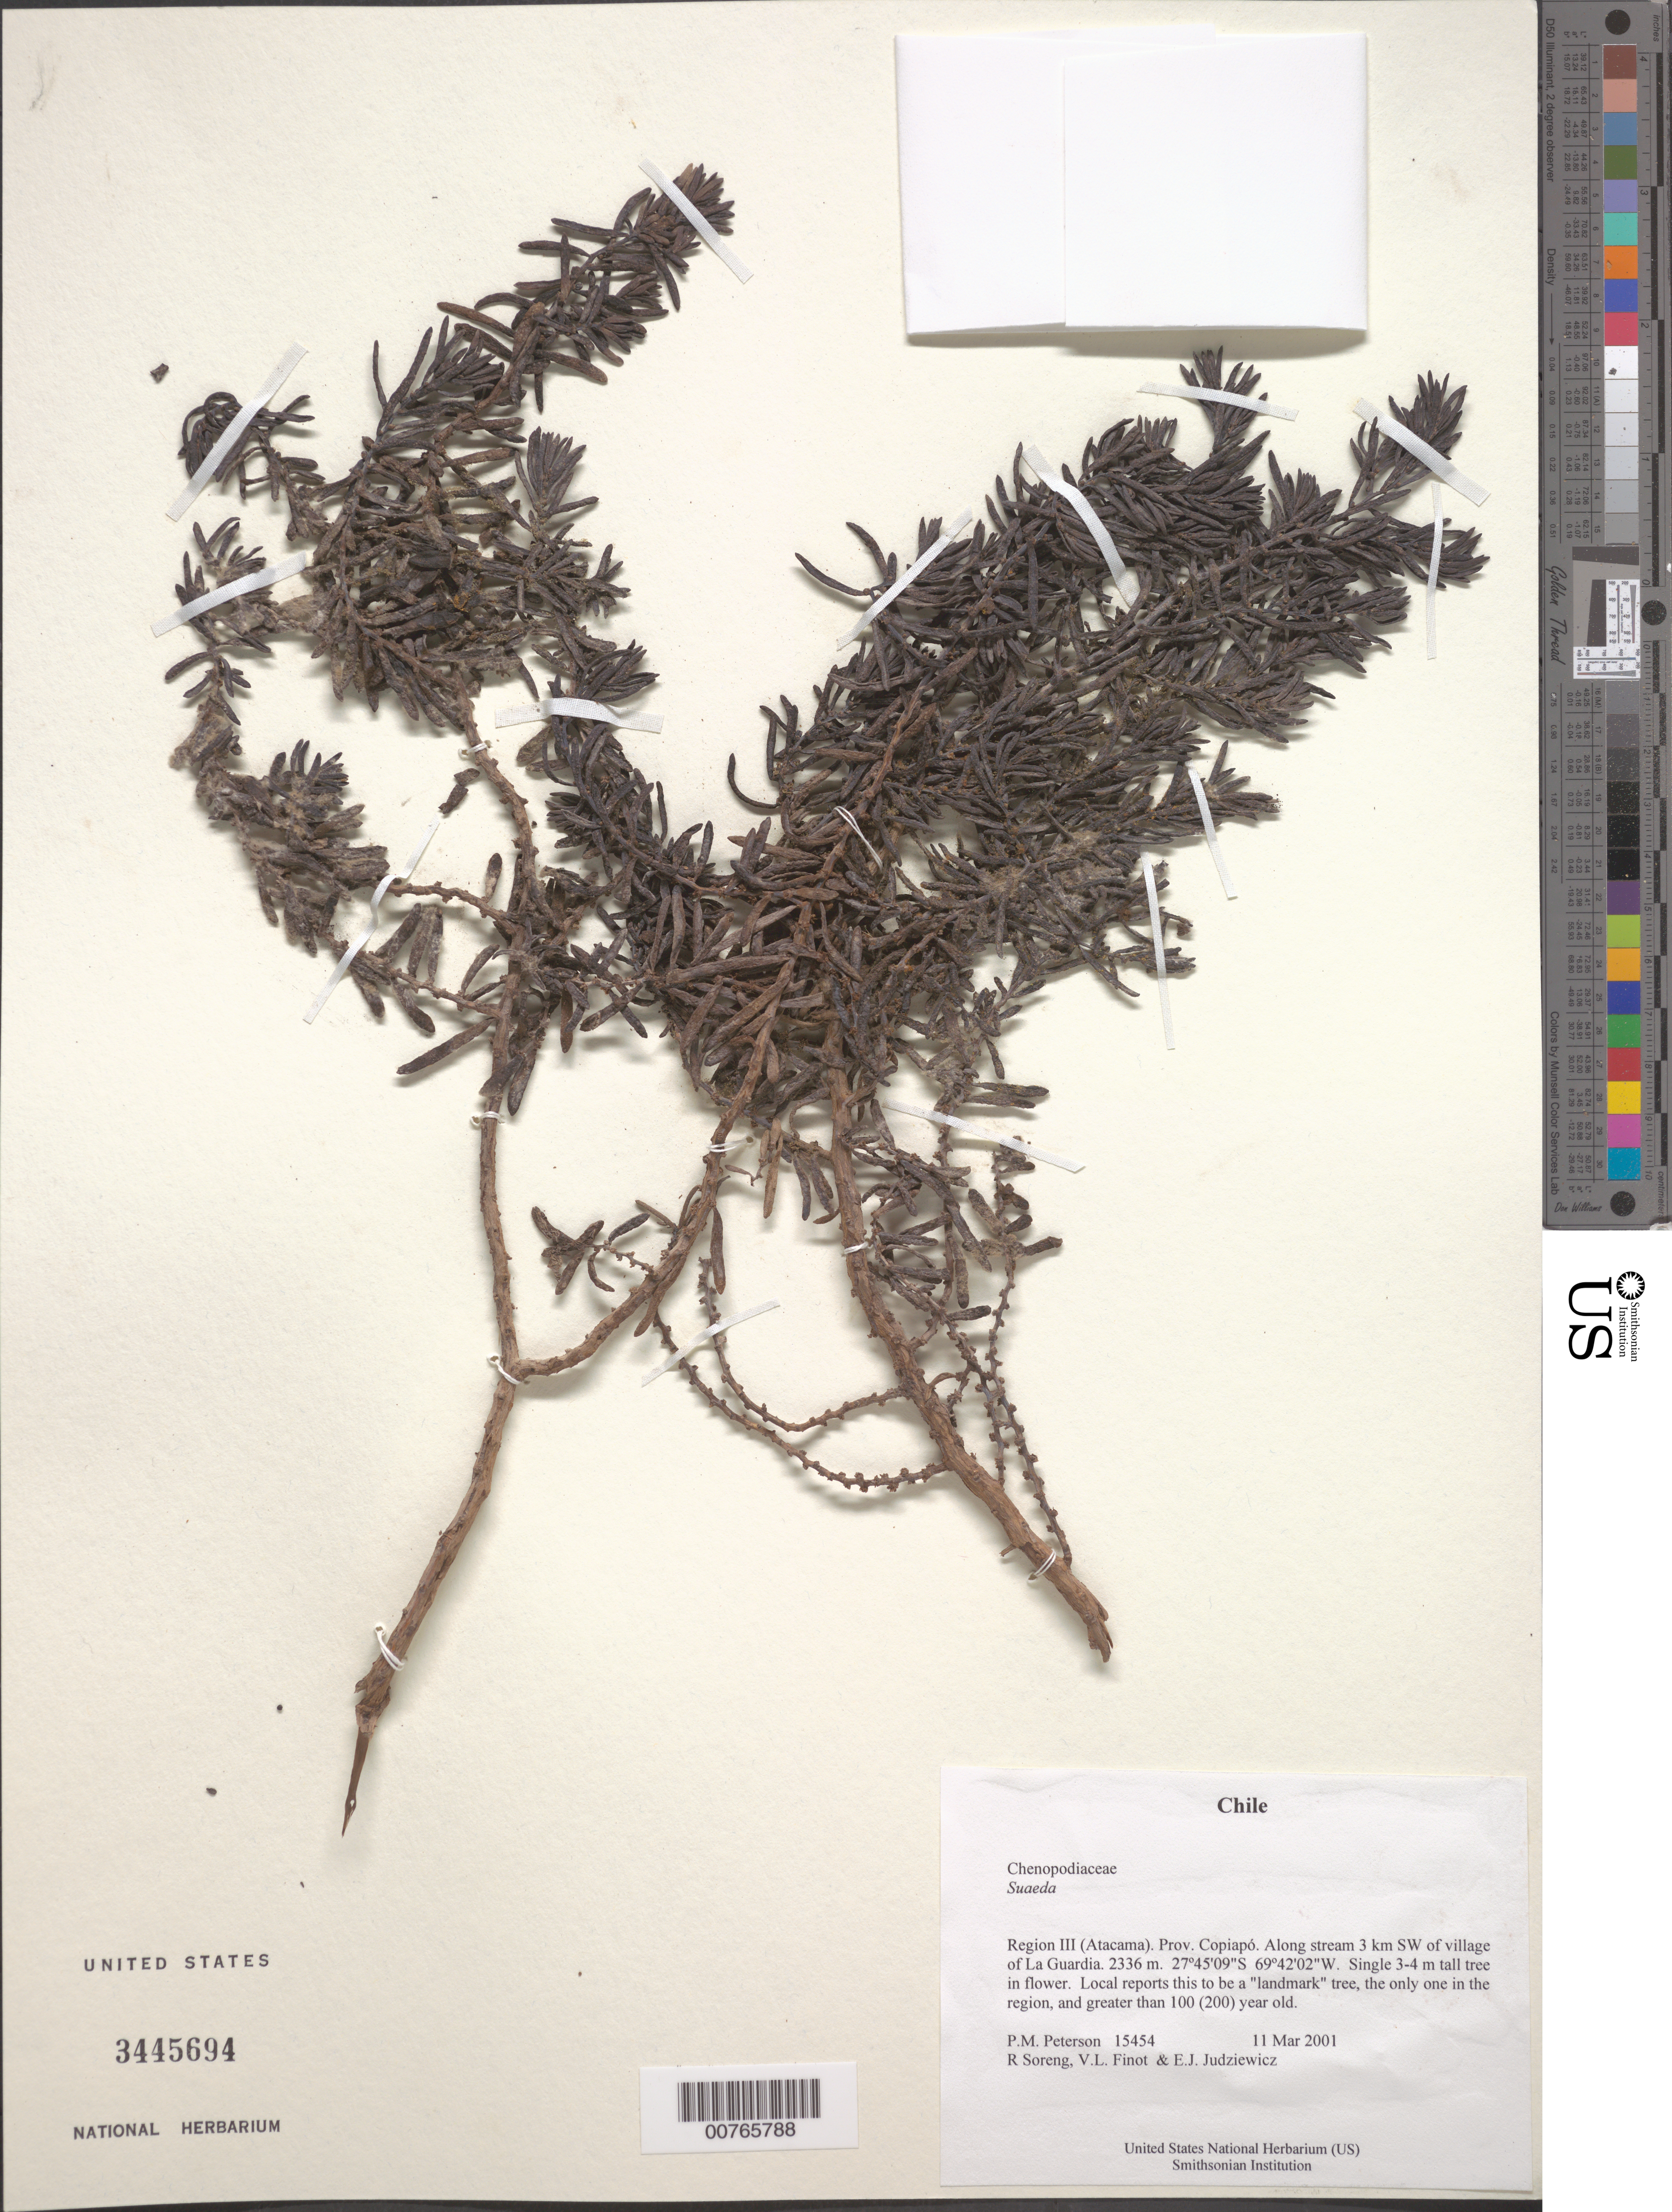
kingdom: Plantae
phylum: Tracheophyta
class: Magnoliopsida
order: Caryophyllales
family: Amaranthaceae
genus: Suaeda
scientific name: Suaeda sp.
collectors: P. M. Peterson, R. J. Soreng, V. Finot & E. J. Judziewicz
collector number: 15454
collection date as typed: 11 Mar 2001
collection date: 2001-03-11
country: Chile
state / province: Atacama (III)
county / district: Copiapó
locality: Along stream 3 km SW of village of La Guardia.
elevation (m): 2336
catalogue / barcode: US 3445694